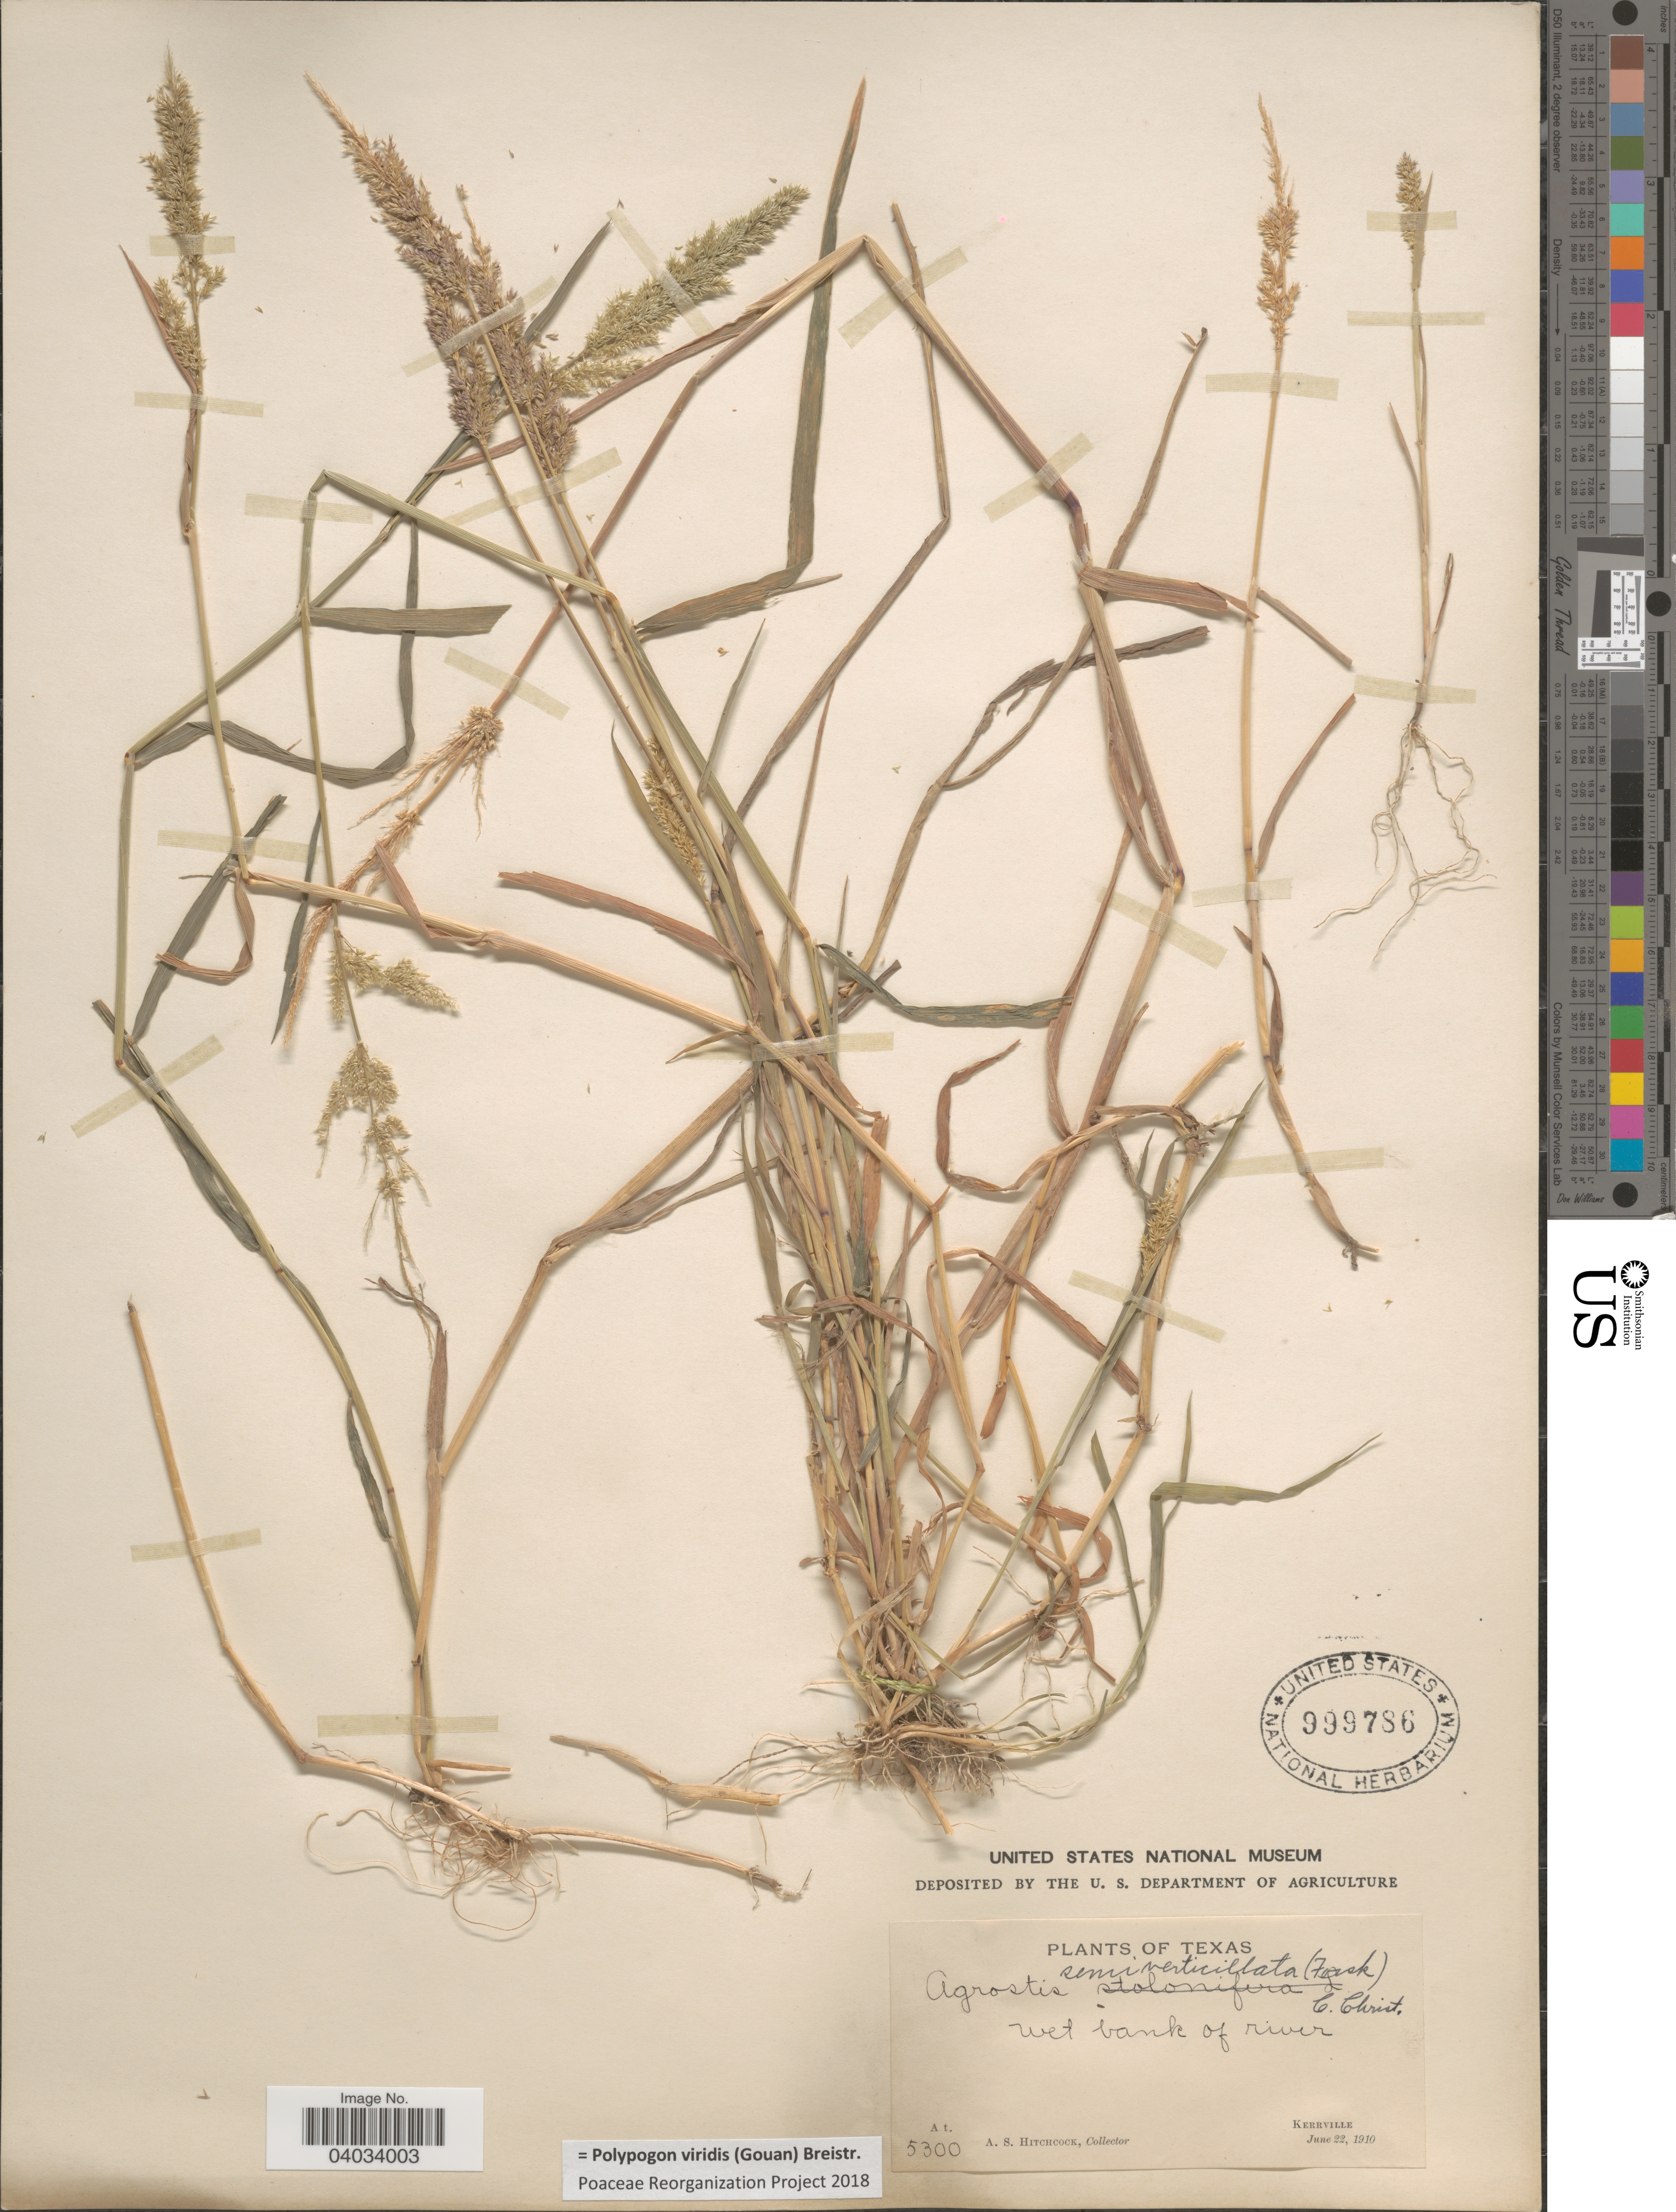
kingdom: Plantae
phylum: Tracheophyta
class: Liliopsida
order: Poales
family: Poaceae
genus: Polypogon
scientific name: Polypogon viridis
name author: (Gouan) Breistroffer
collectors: A. S. Hitchcock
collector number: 5300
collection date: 1910-06-22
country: United States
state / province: Texas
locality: Kerrville.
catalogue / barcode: US 999786